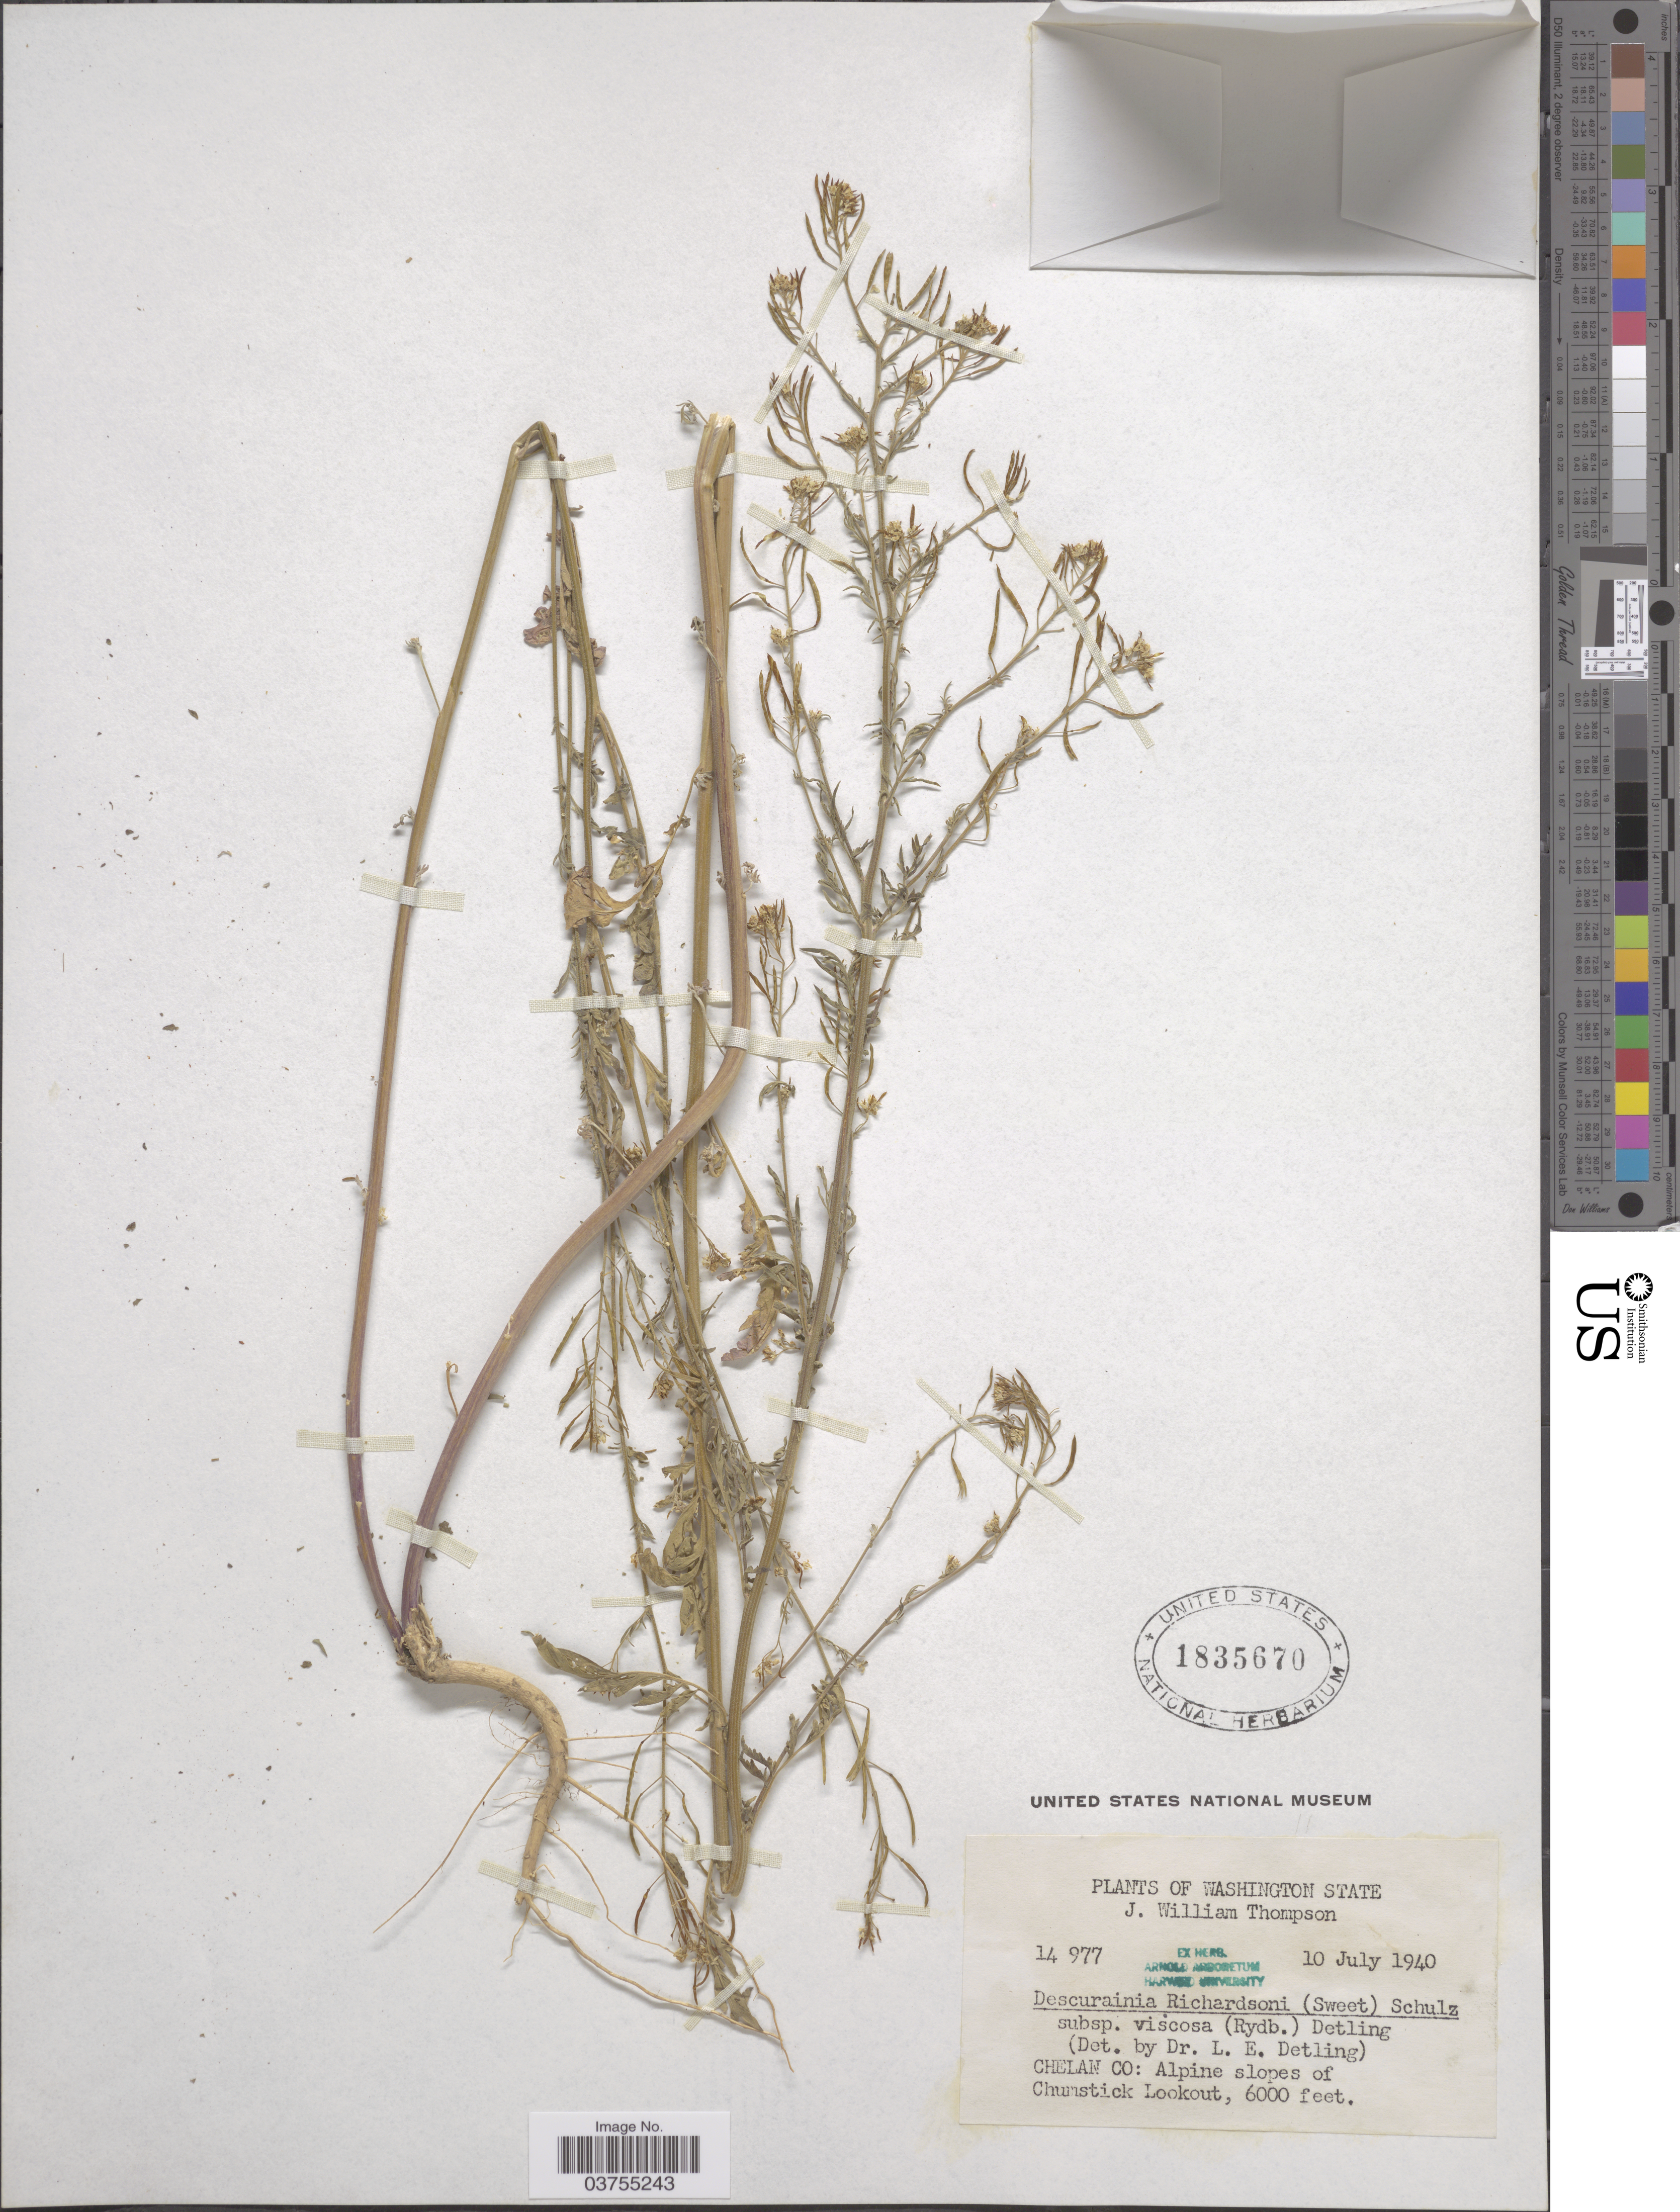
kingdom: Plantae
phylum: Tracheophyta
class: Magnoliopsida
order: Brassicales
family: Brassicaceae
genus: Descurainia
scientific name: Descurainia richardsonii subsp. viscosa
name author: (Rydb.) Detling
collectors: J. W. Thompson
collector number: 14977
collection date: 1940-07-10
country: United States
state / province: Washington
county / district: Chelan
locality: Chelan Co: Alpine slopes of Chumstick Lookout.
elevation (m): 1829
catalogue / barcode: US 1835670